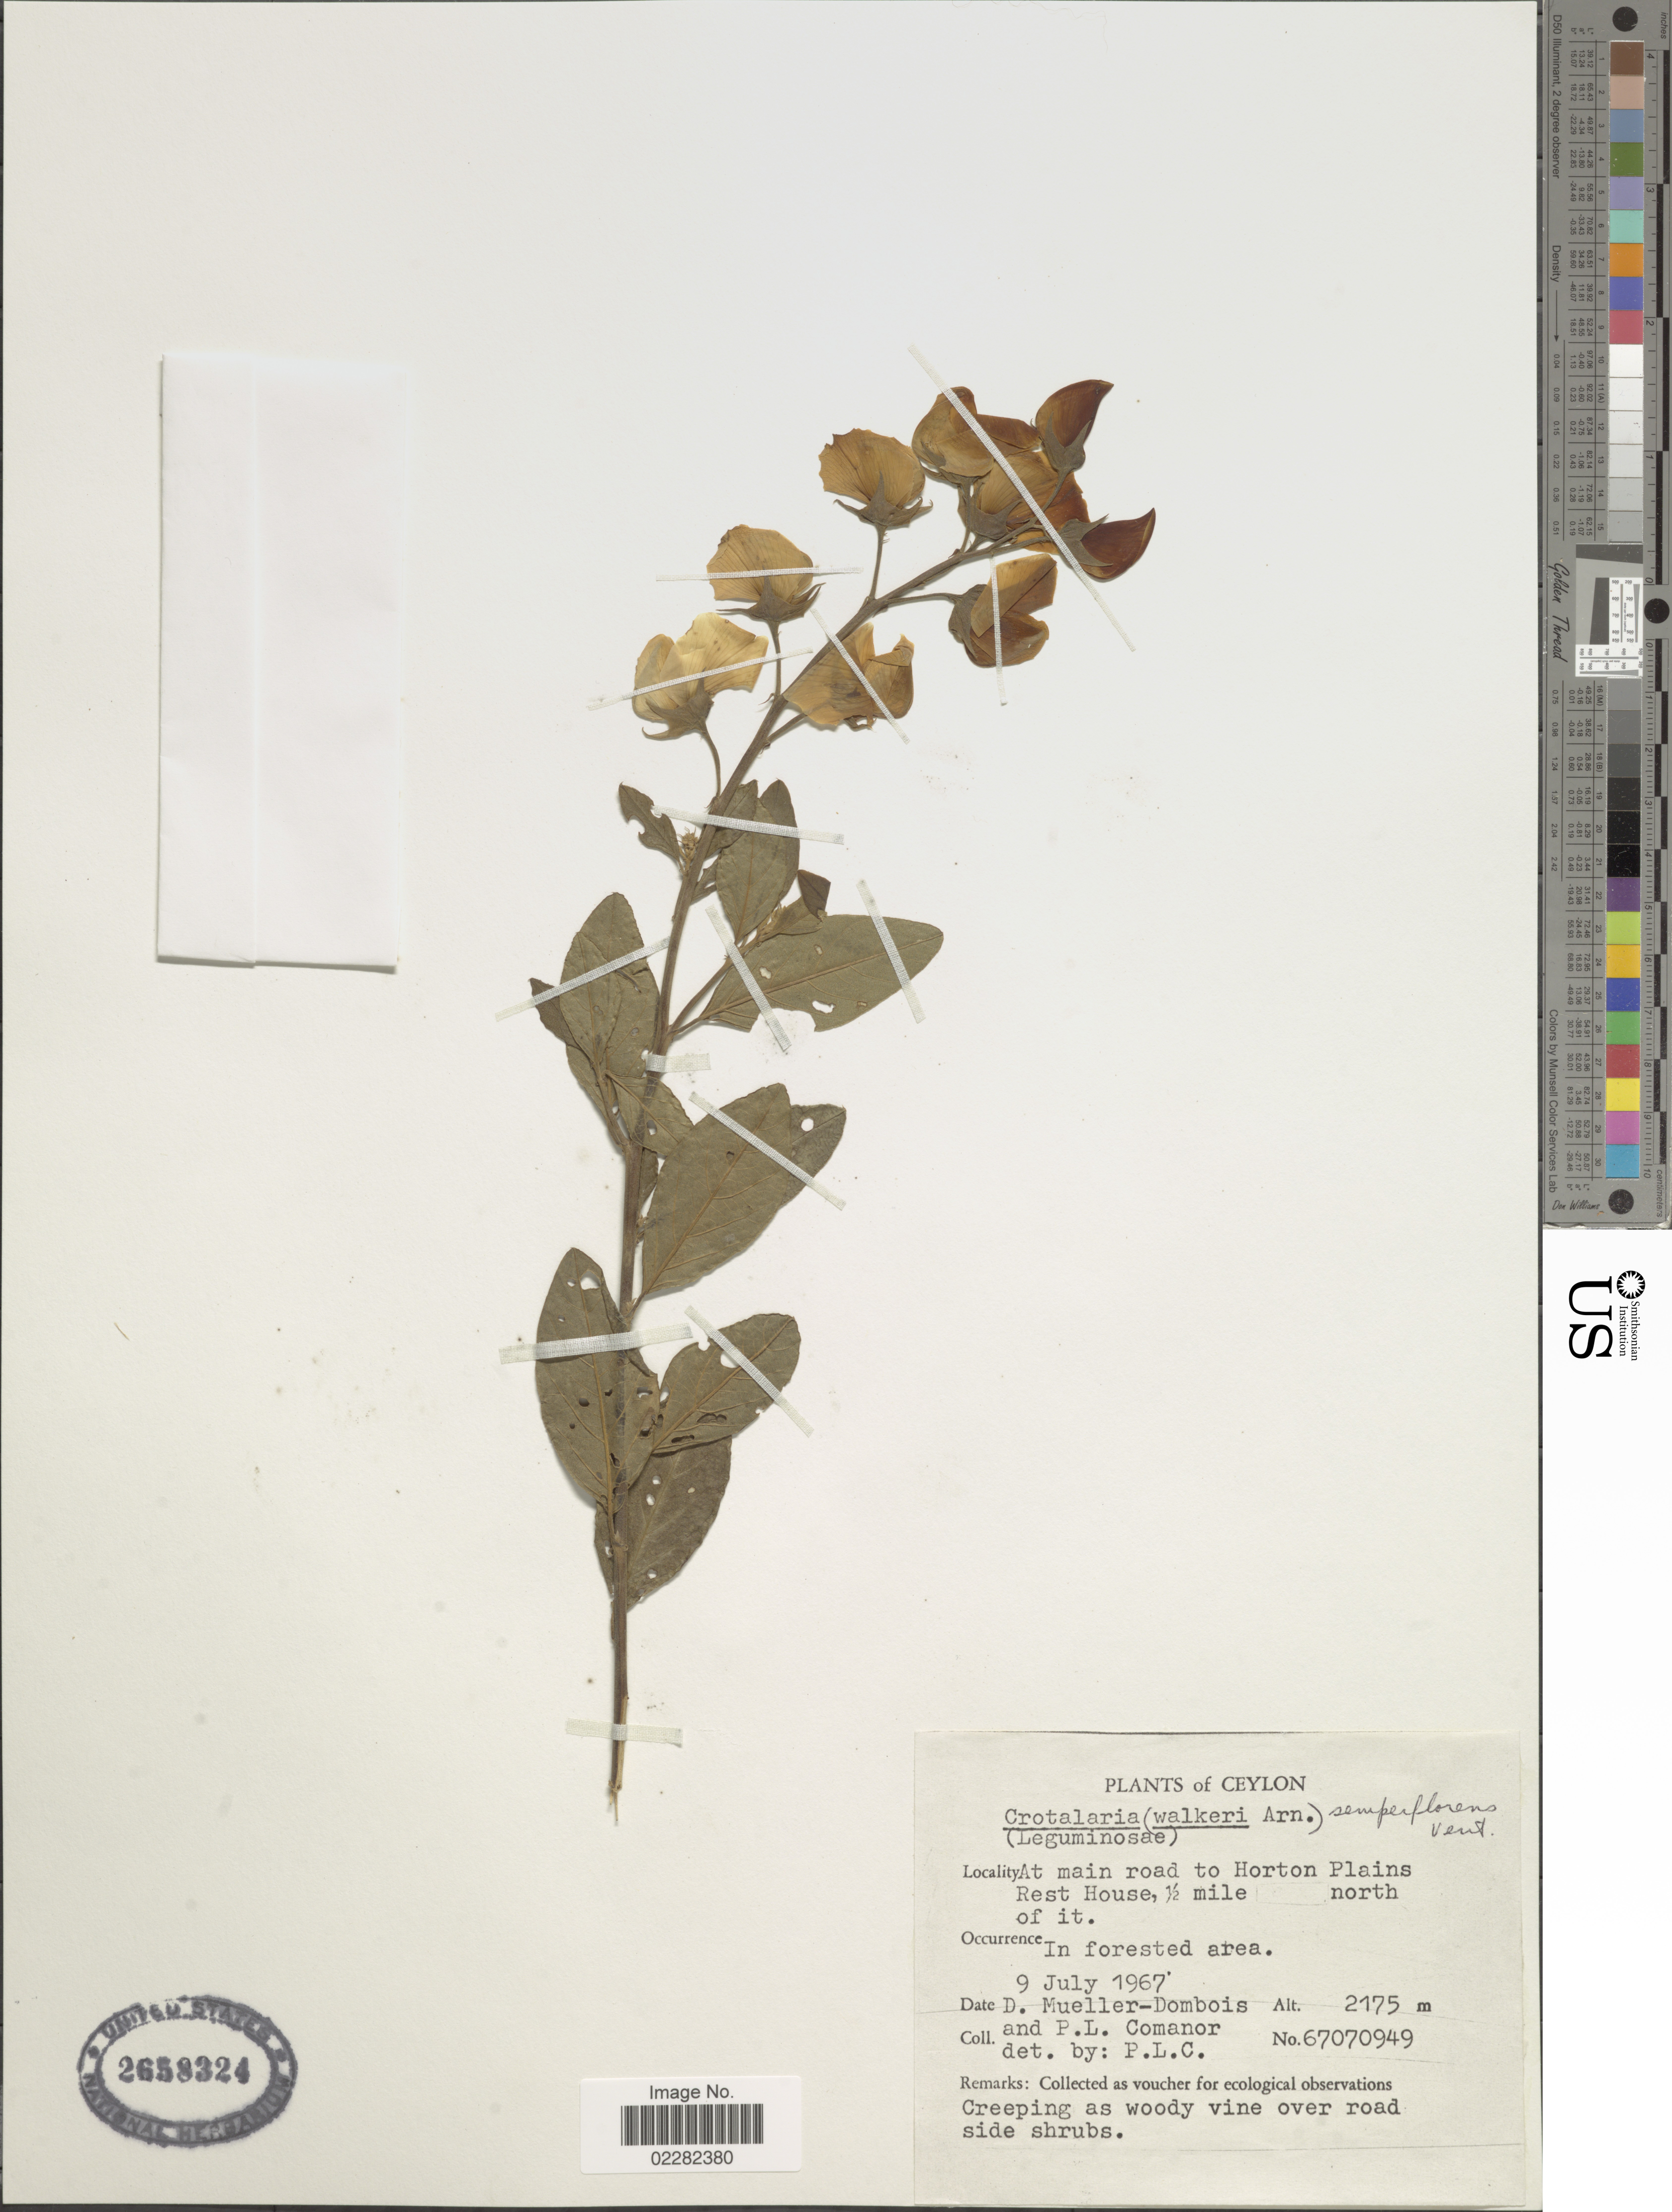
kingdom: Plantae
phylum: Tracheophyta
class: Magnoliopsida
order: Fabales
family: Fabaceae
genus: Crotalaria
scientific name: Crotalaria walkeri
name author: Arn.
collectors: D. Mueller-Dombois & P. Comanor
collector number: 67070949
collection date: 1967-07-09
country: Sri Lanka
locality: Ceylon, At main road to Horton Plains Rest House 1/2 mile north of it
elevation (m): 2175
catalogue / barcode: US 2658324